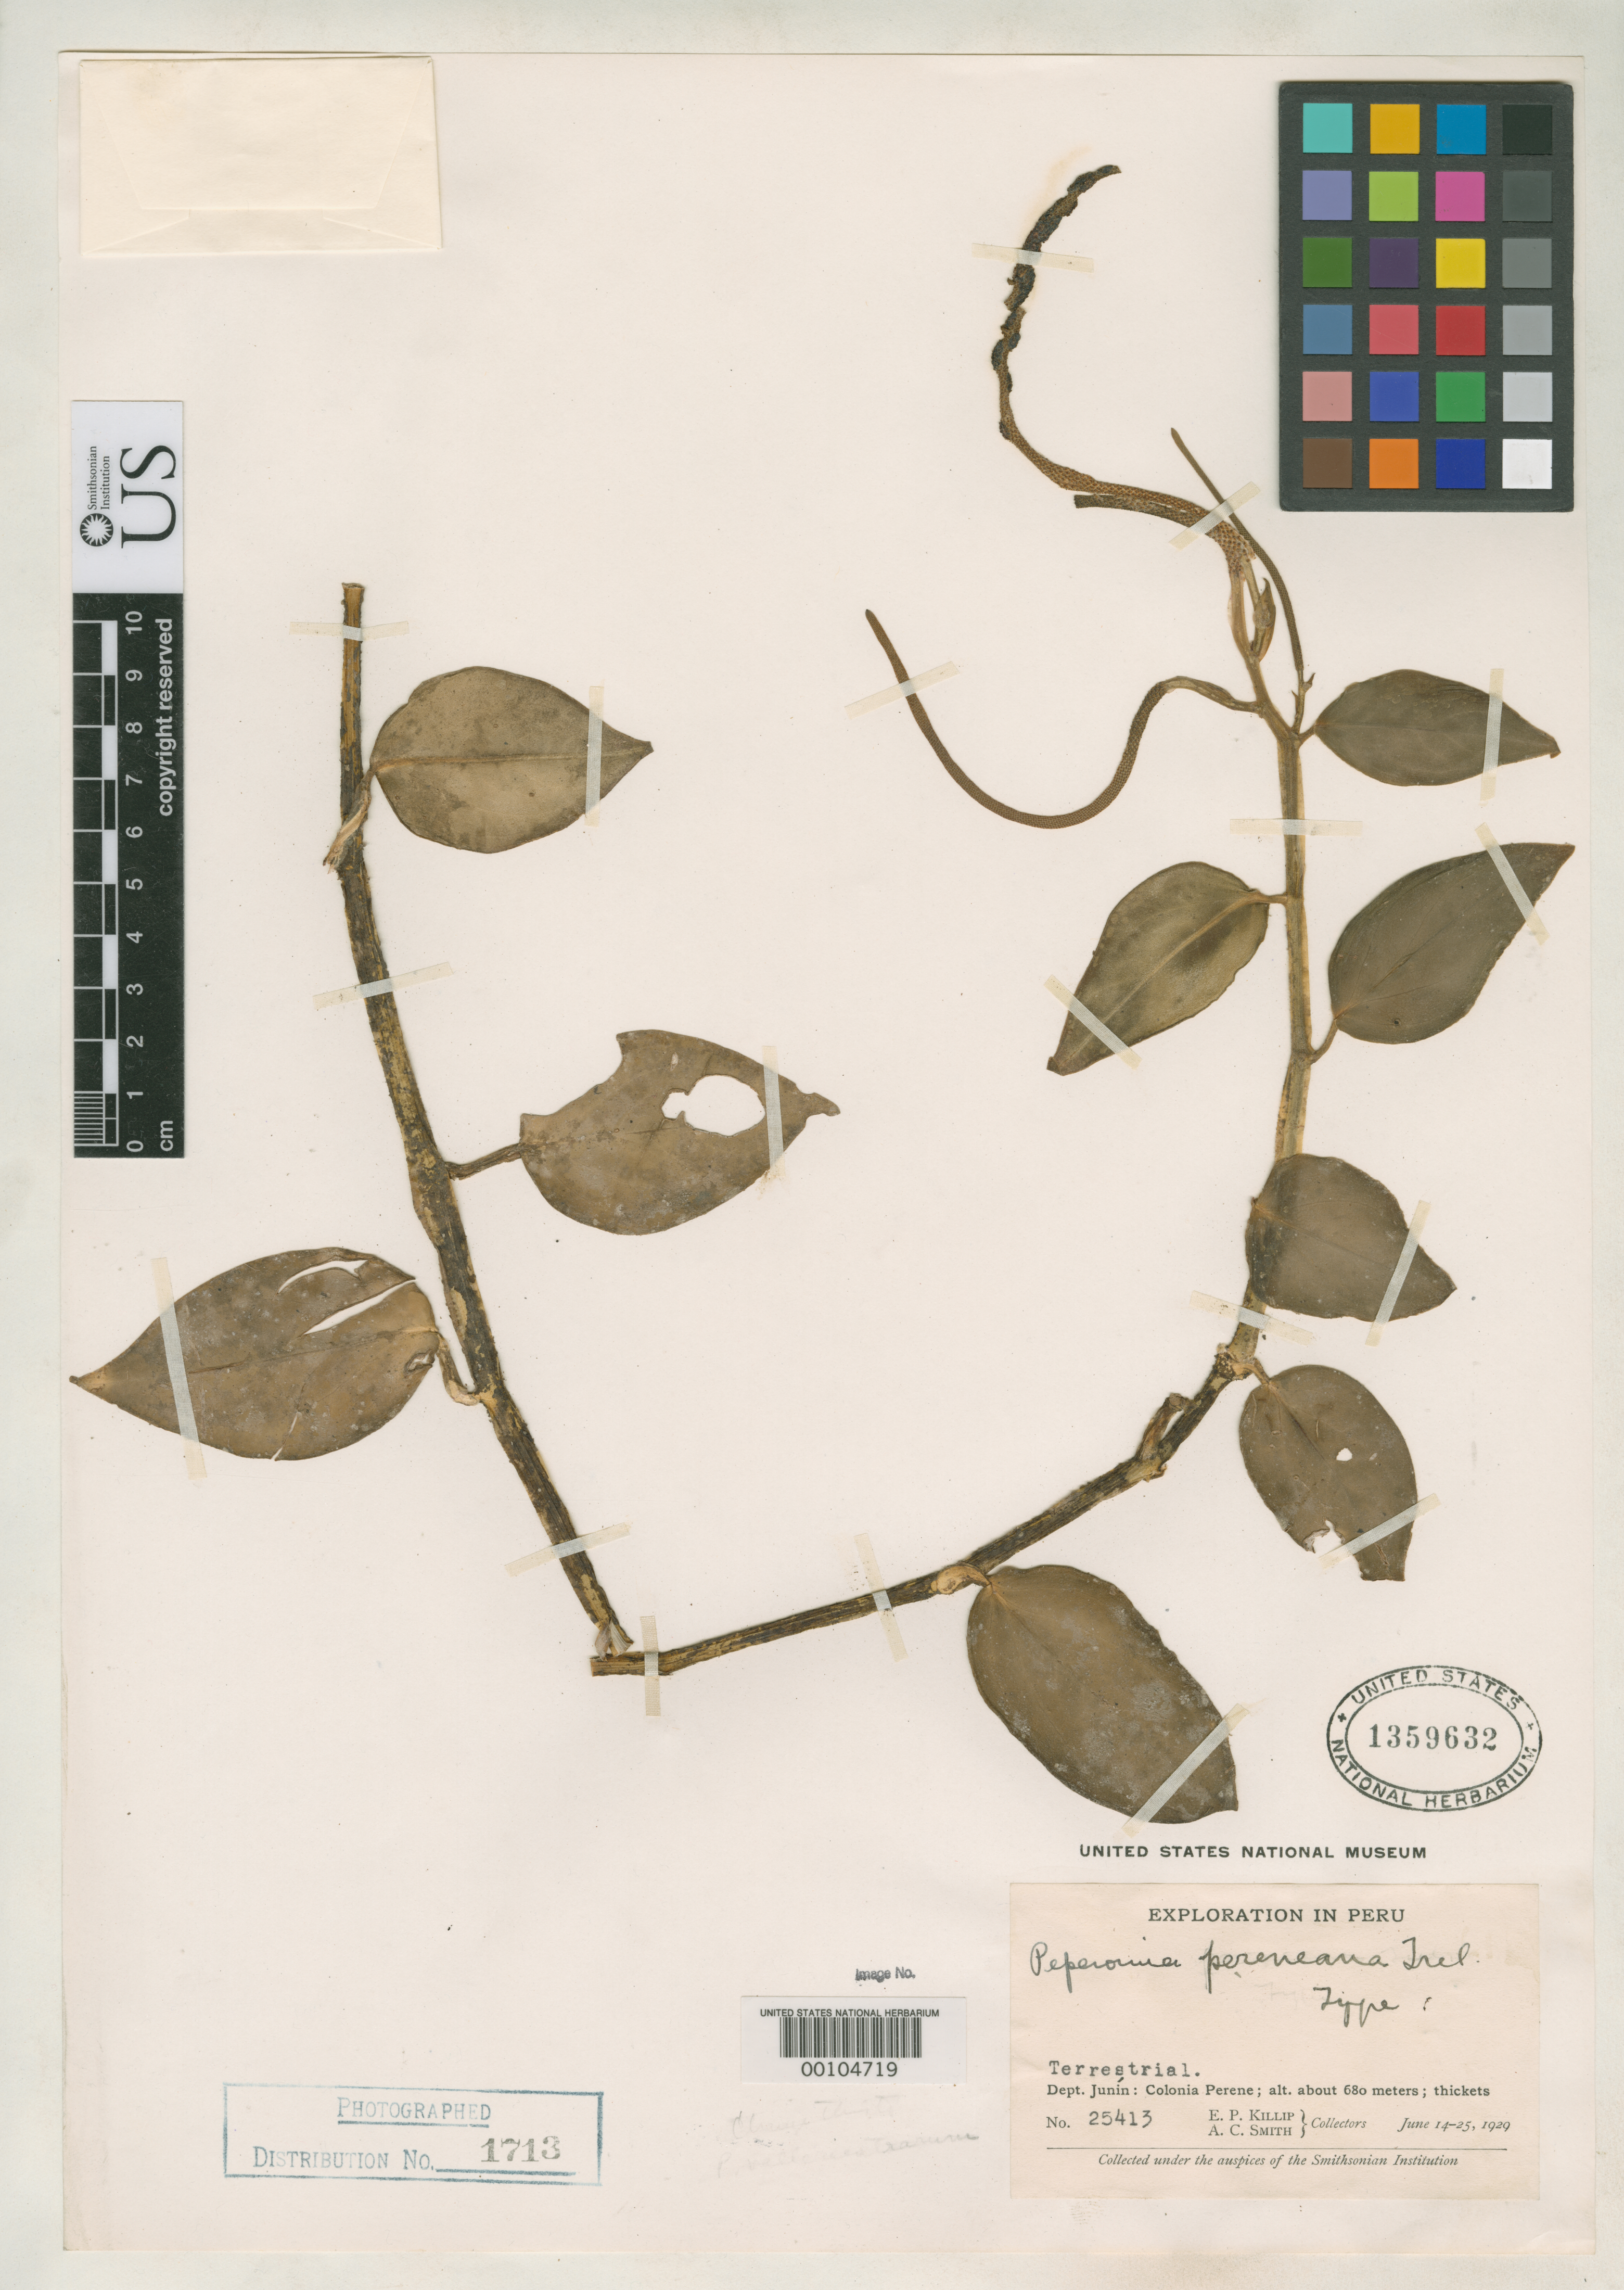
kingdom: Plantae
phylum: Tracheophyta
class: Magnoliopsida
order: Piperales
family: Piperaceae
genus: Peperomia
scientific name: Peperomia pereneana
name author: Trel. in J.F. Macbr.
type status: Holotype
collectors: E. P. Killip & A. C. Smith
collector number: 25413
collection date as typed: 14 Jun 1929 to 25 Jun 1929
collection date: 1929-06-14/1929-06-25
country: Peru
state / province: Junín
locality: Colonia Perene.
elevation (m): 680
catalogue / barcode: US 1359632